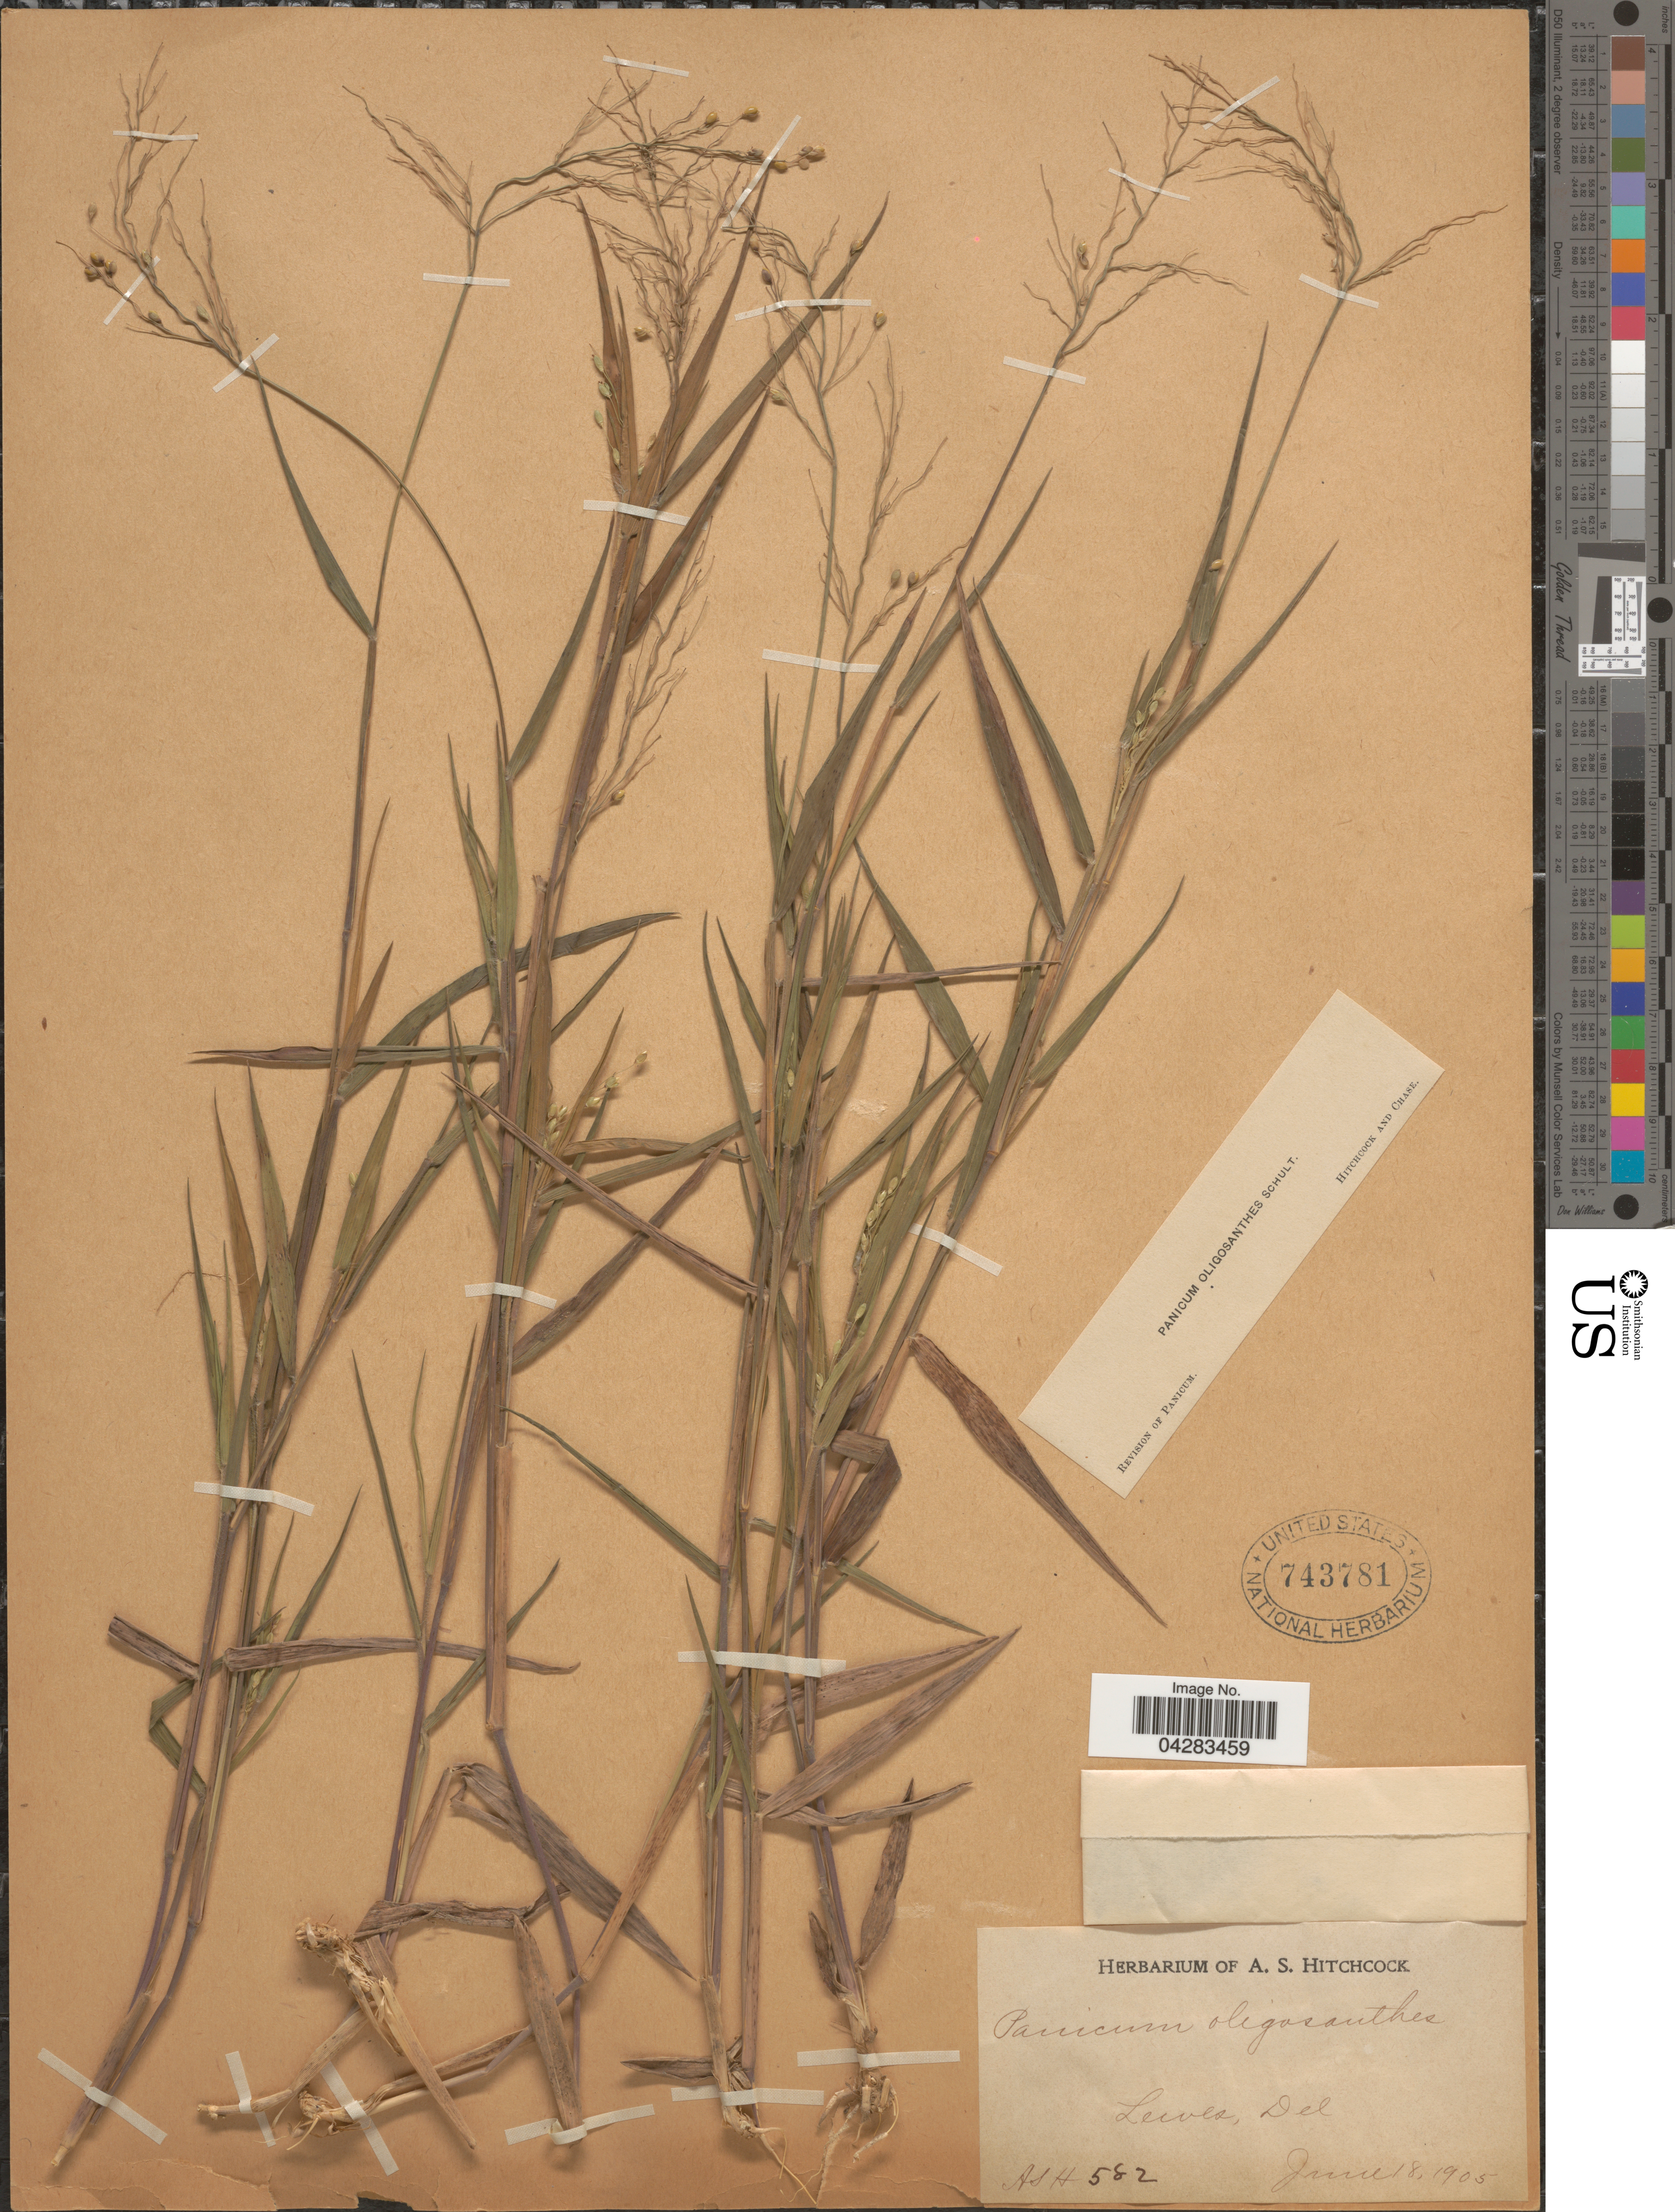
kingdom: Plantae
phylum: Tracheophyta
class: Liliopsida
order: Poales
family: Poaceae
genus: Dichanthelium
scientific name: Dichanthelium oligosanthes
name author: (Schult.) Gould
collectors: A. S. Hitchcock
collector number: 582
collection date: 1905-06-18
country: United States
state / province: Delaware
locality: Lewes.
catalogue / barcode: US 743781